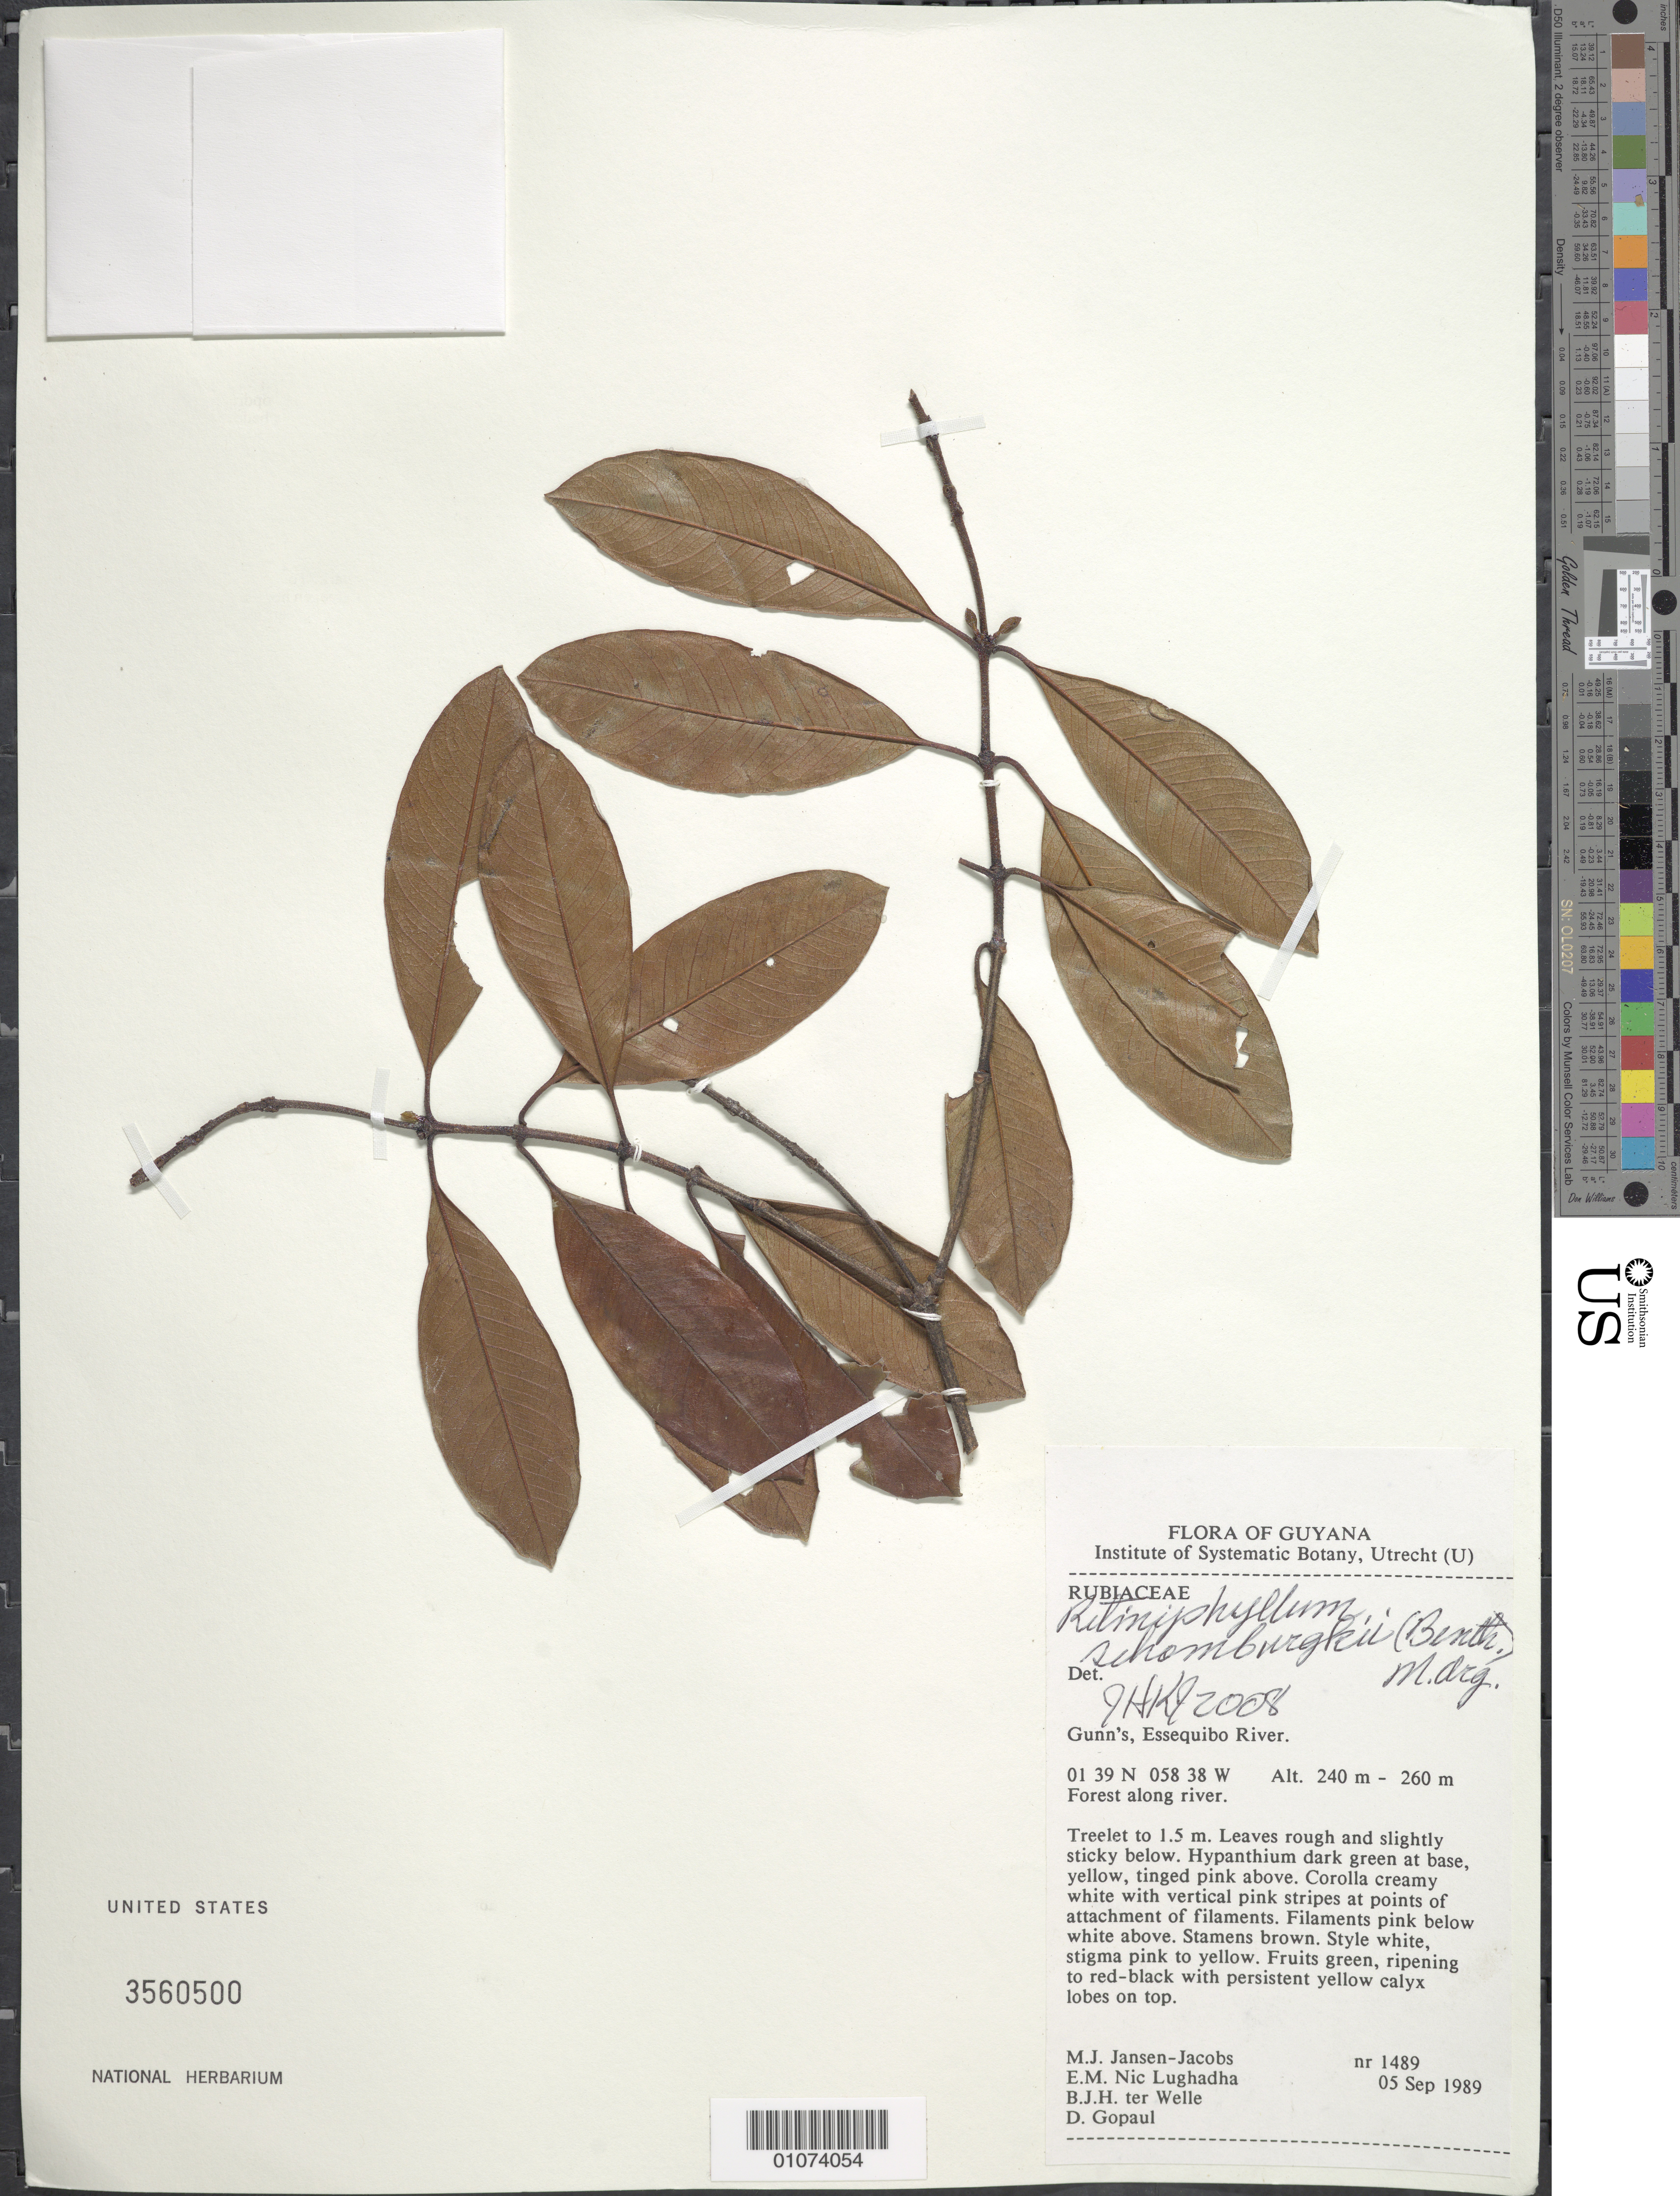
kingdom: Plantae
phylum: Tracheophyta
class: Magnoliopsida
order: Gentianales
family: Rubiaceae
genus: Retiniphyllum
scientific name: Retiniphyllum schomburgkii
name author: (Benth.) Müll. Arg.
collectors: M. J. Jansen-Jacobs, E. Nic Lughadha, B. Welle & D. Gopaul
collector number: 1489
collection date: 1989-09-05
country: Guyana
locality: Gunn's, Essequibo River. Forest along river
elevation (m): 240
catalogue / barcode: US 3560500